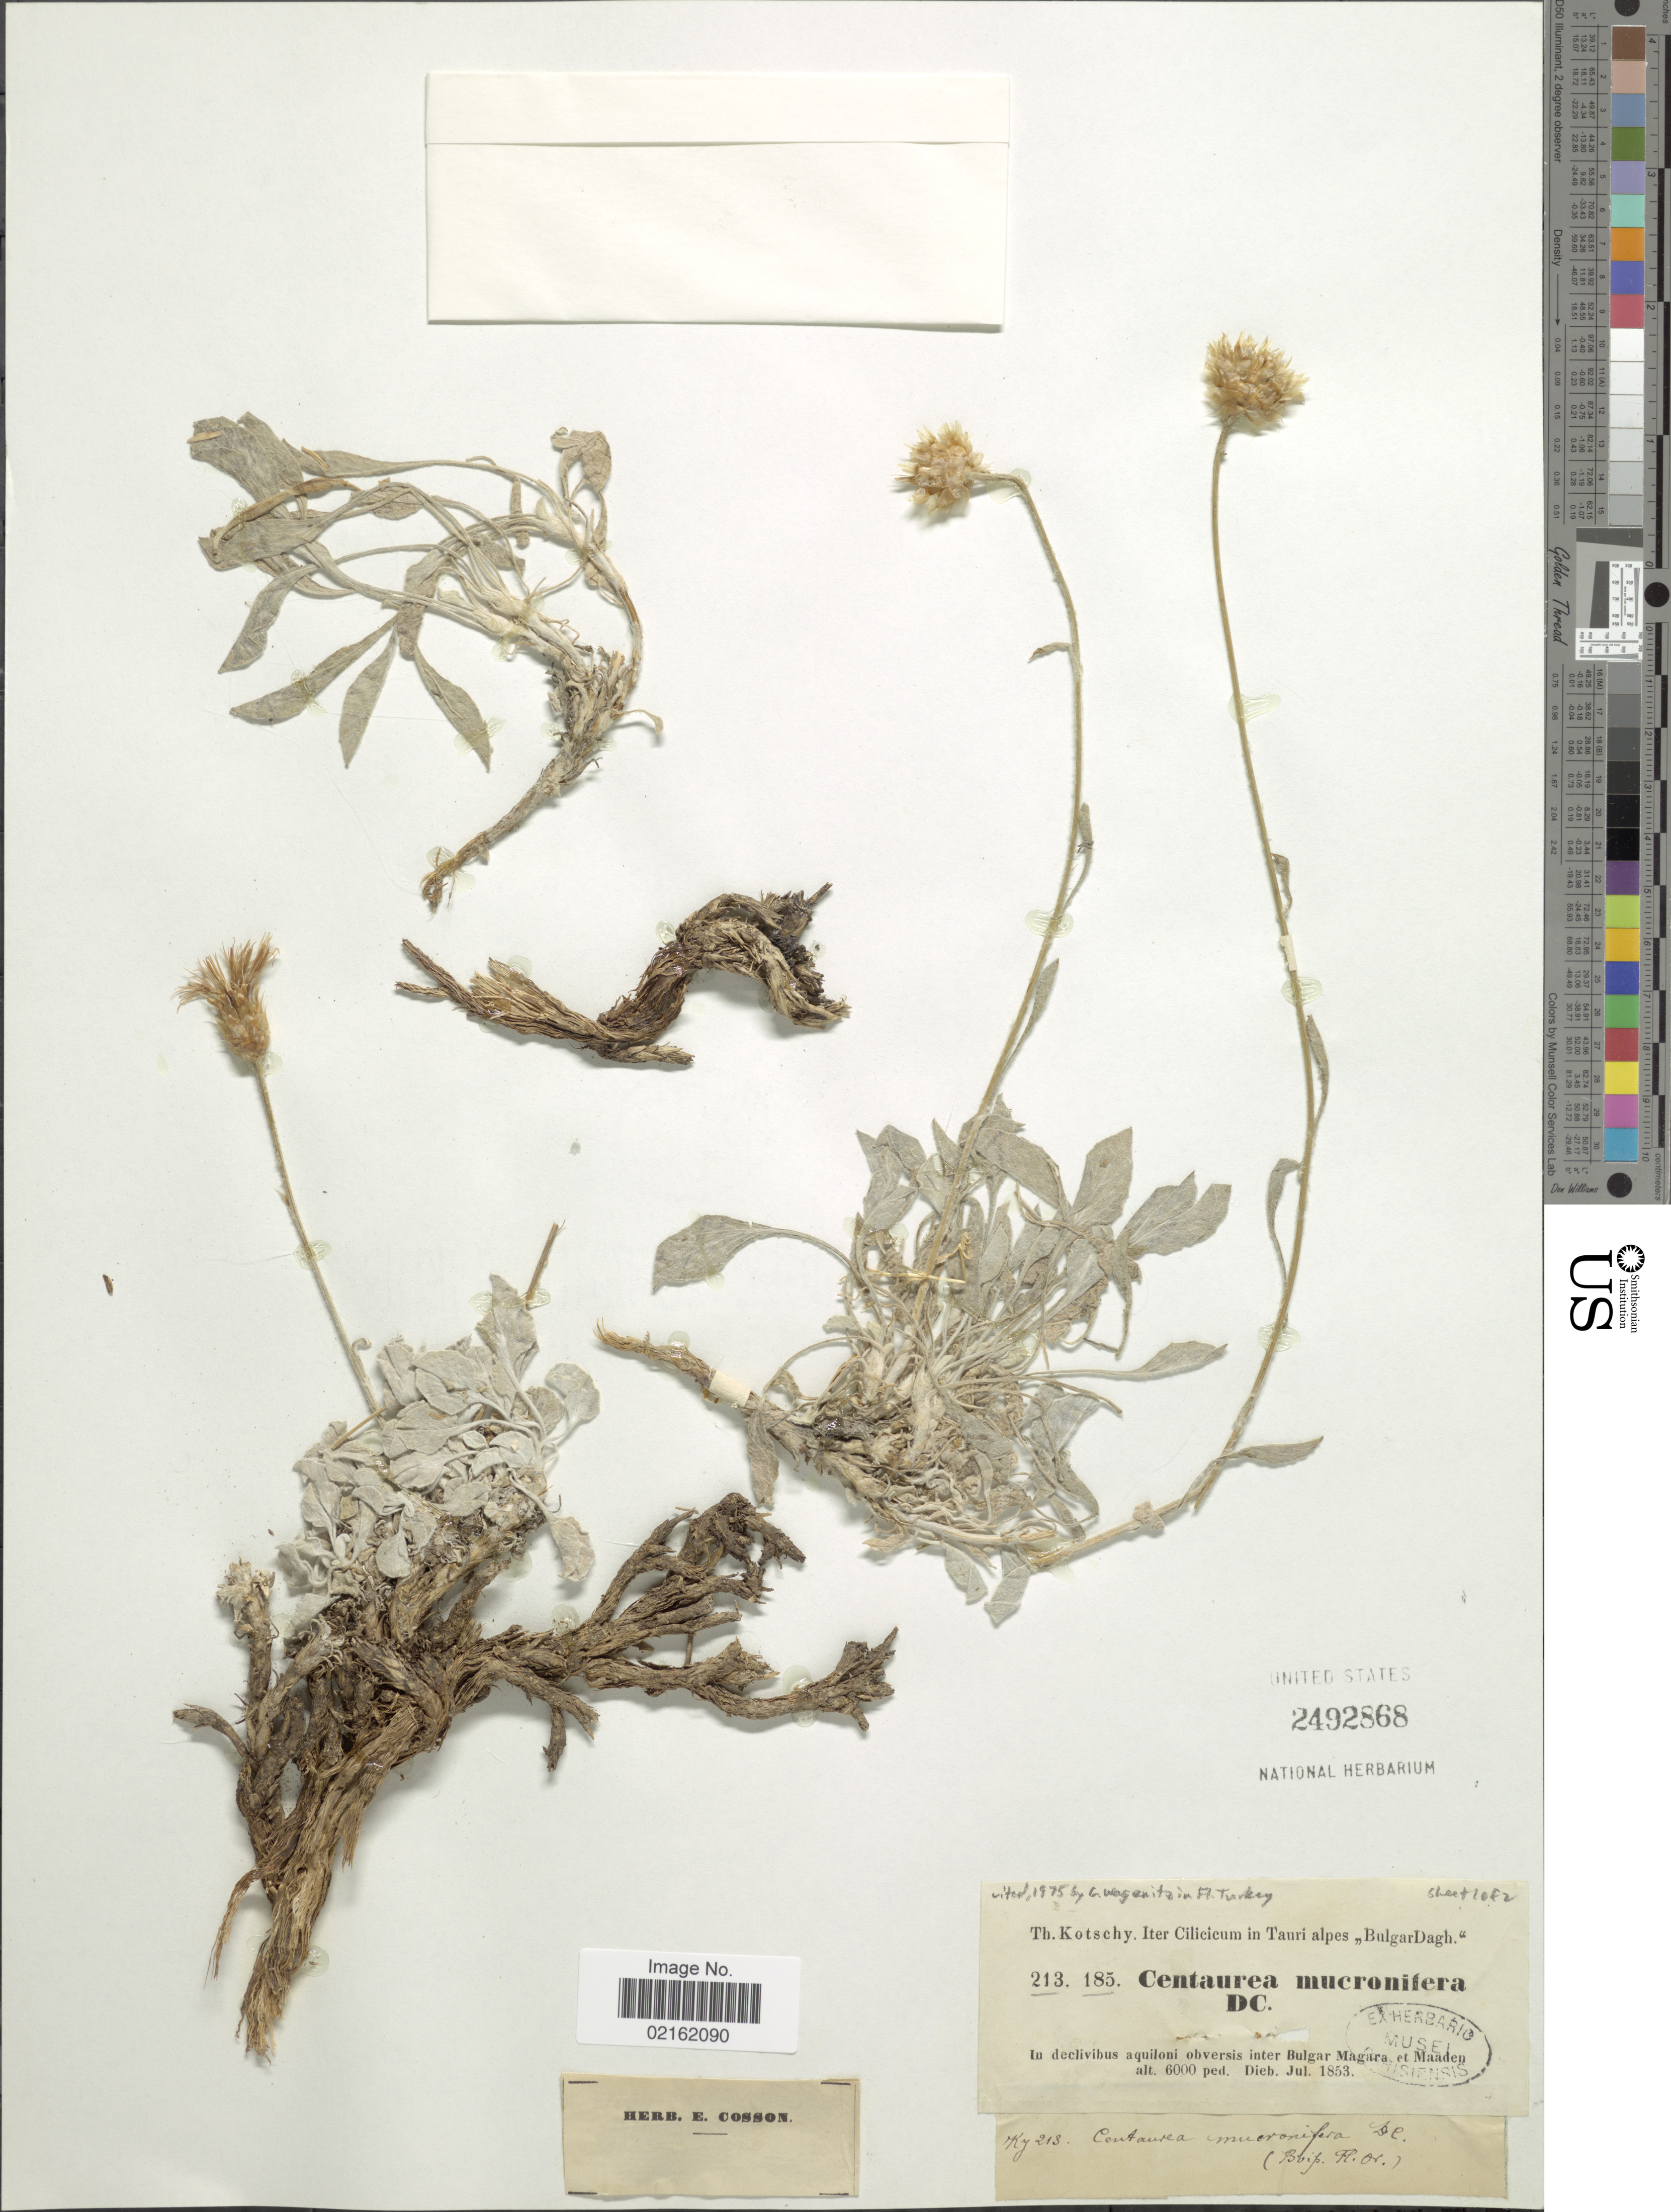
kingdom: Plantae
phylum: Tracheophyta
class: Magnoliopsida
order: Asterales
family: Asteraceae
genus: Psephellus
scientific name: Psephellus mucronifer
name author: (DC.) Wagenitz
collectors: K. G. Kotschy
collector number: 213/185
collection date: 1853-07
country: Turkey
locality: Cilicicum in Tauri alpen "BulgarDagh", in declivibus aquiloni obversis inter Bulgar Magara et Maaden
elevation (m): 1829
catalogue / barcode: US 2492868